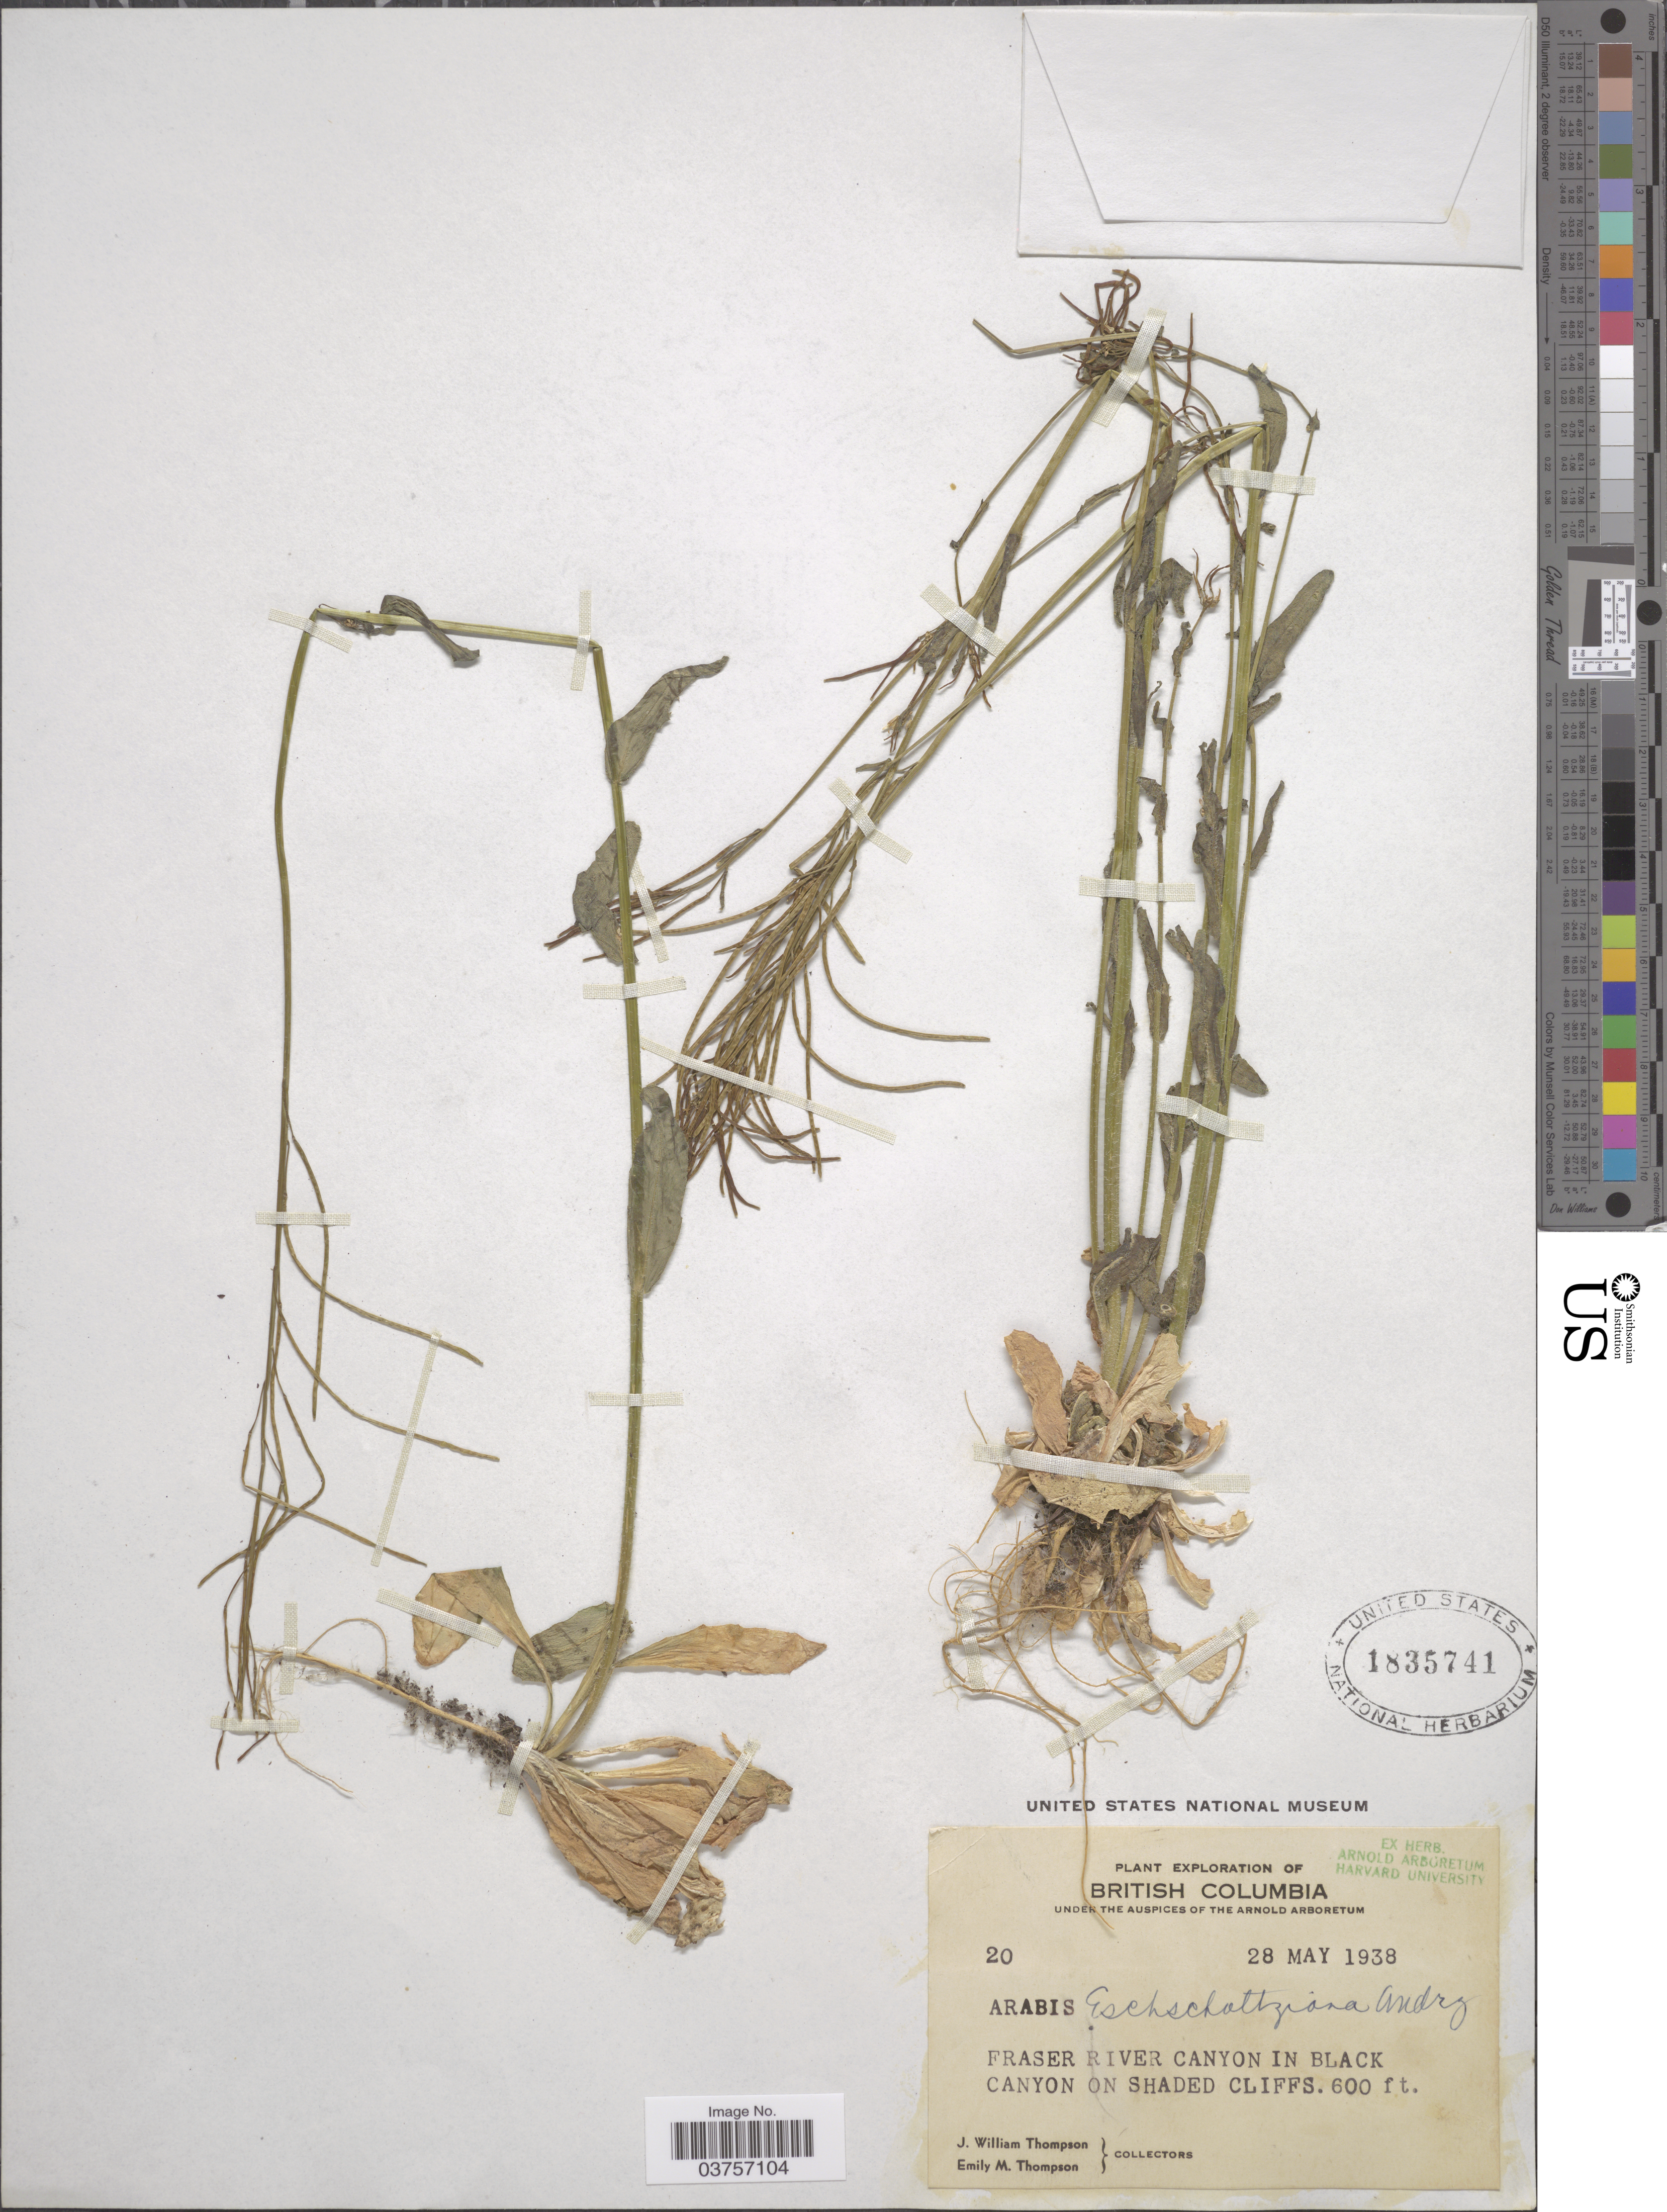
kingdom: Plantae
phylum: Tracheophyta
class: Magnoliopsida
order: Brassicales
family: Brassicaceae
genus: Arabis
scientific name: Arabis hirsuta var. eschscholtziana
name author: (Andrz. ex Ledeb.) Rollins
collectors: J. W. Thompson & E. M. Thompson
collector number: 20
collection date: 1938-05-28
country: Canada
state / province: British Columbia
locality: British Colombia. Fraser River Canyon in black canyon on shaded cliffs.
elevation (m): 183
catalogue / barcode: US 1835741